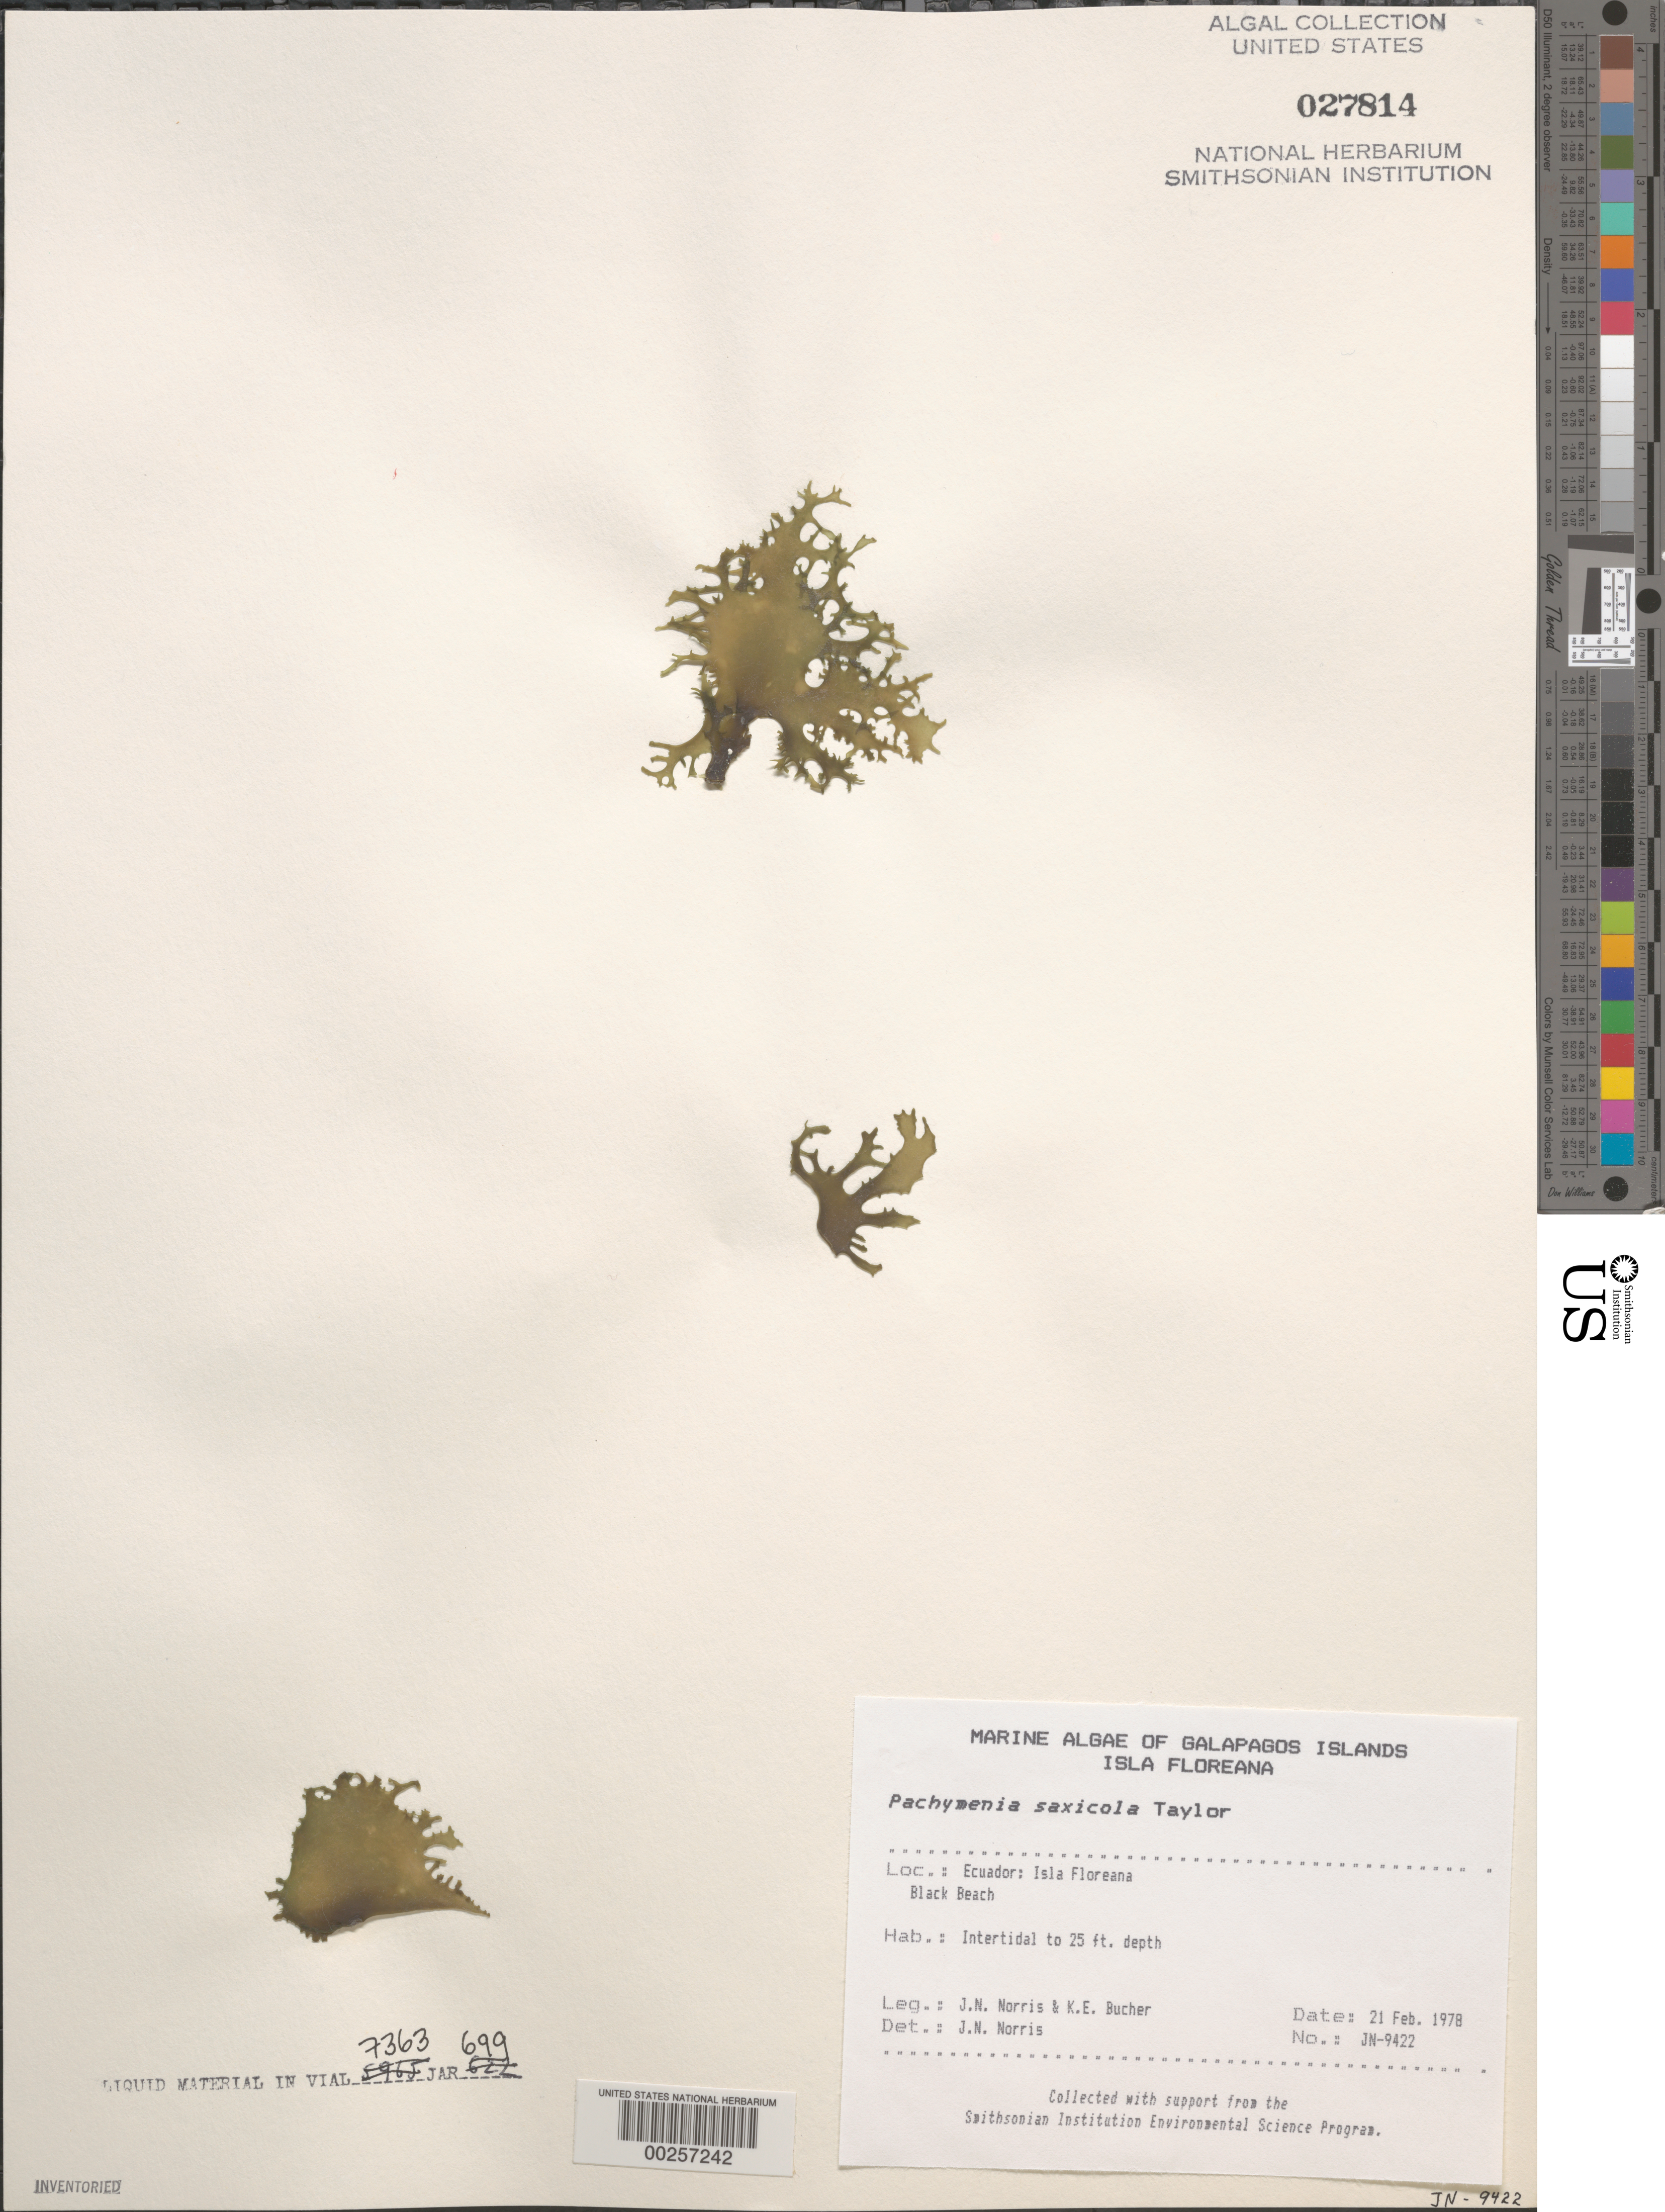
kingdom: Plantae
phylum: Rhodophyta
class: Florideophyceae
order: Halymeniales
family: Halymeniaceae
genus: Pachymenia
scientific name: Pachymenia saxicola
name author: W.R. Taylor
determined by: Norris, James N.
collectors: J. N. Norris & K. E. Bucher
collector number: JN-9422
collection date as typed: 21 Feb 1978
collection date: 1978-02-21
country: Ecuador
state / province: Colón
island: Floreana [Charles, Santa Maria]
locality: Black Beach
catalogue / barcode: US 27814